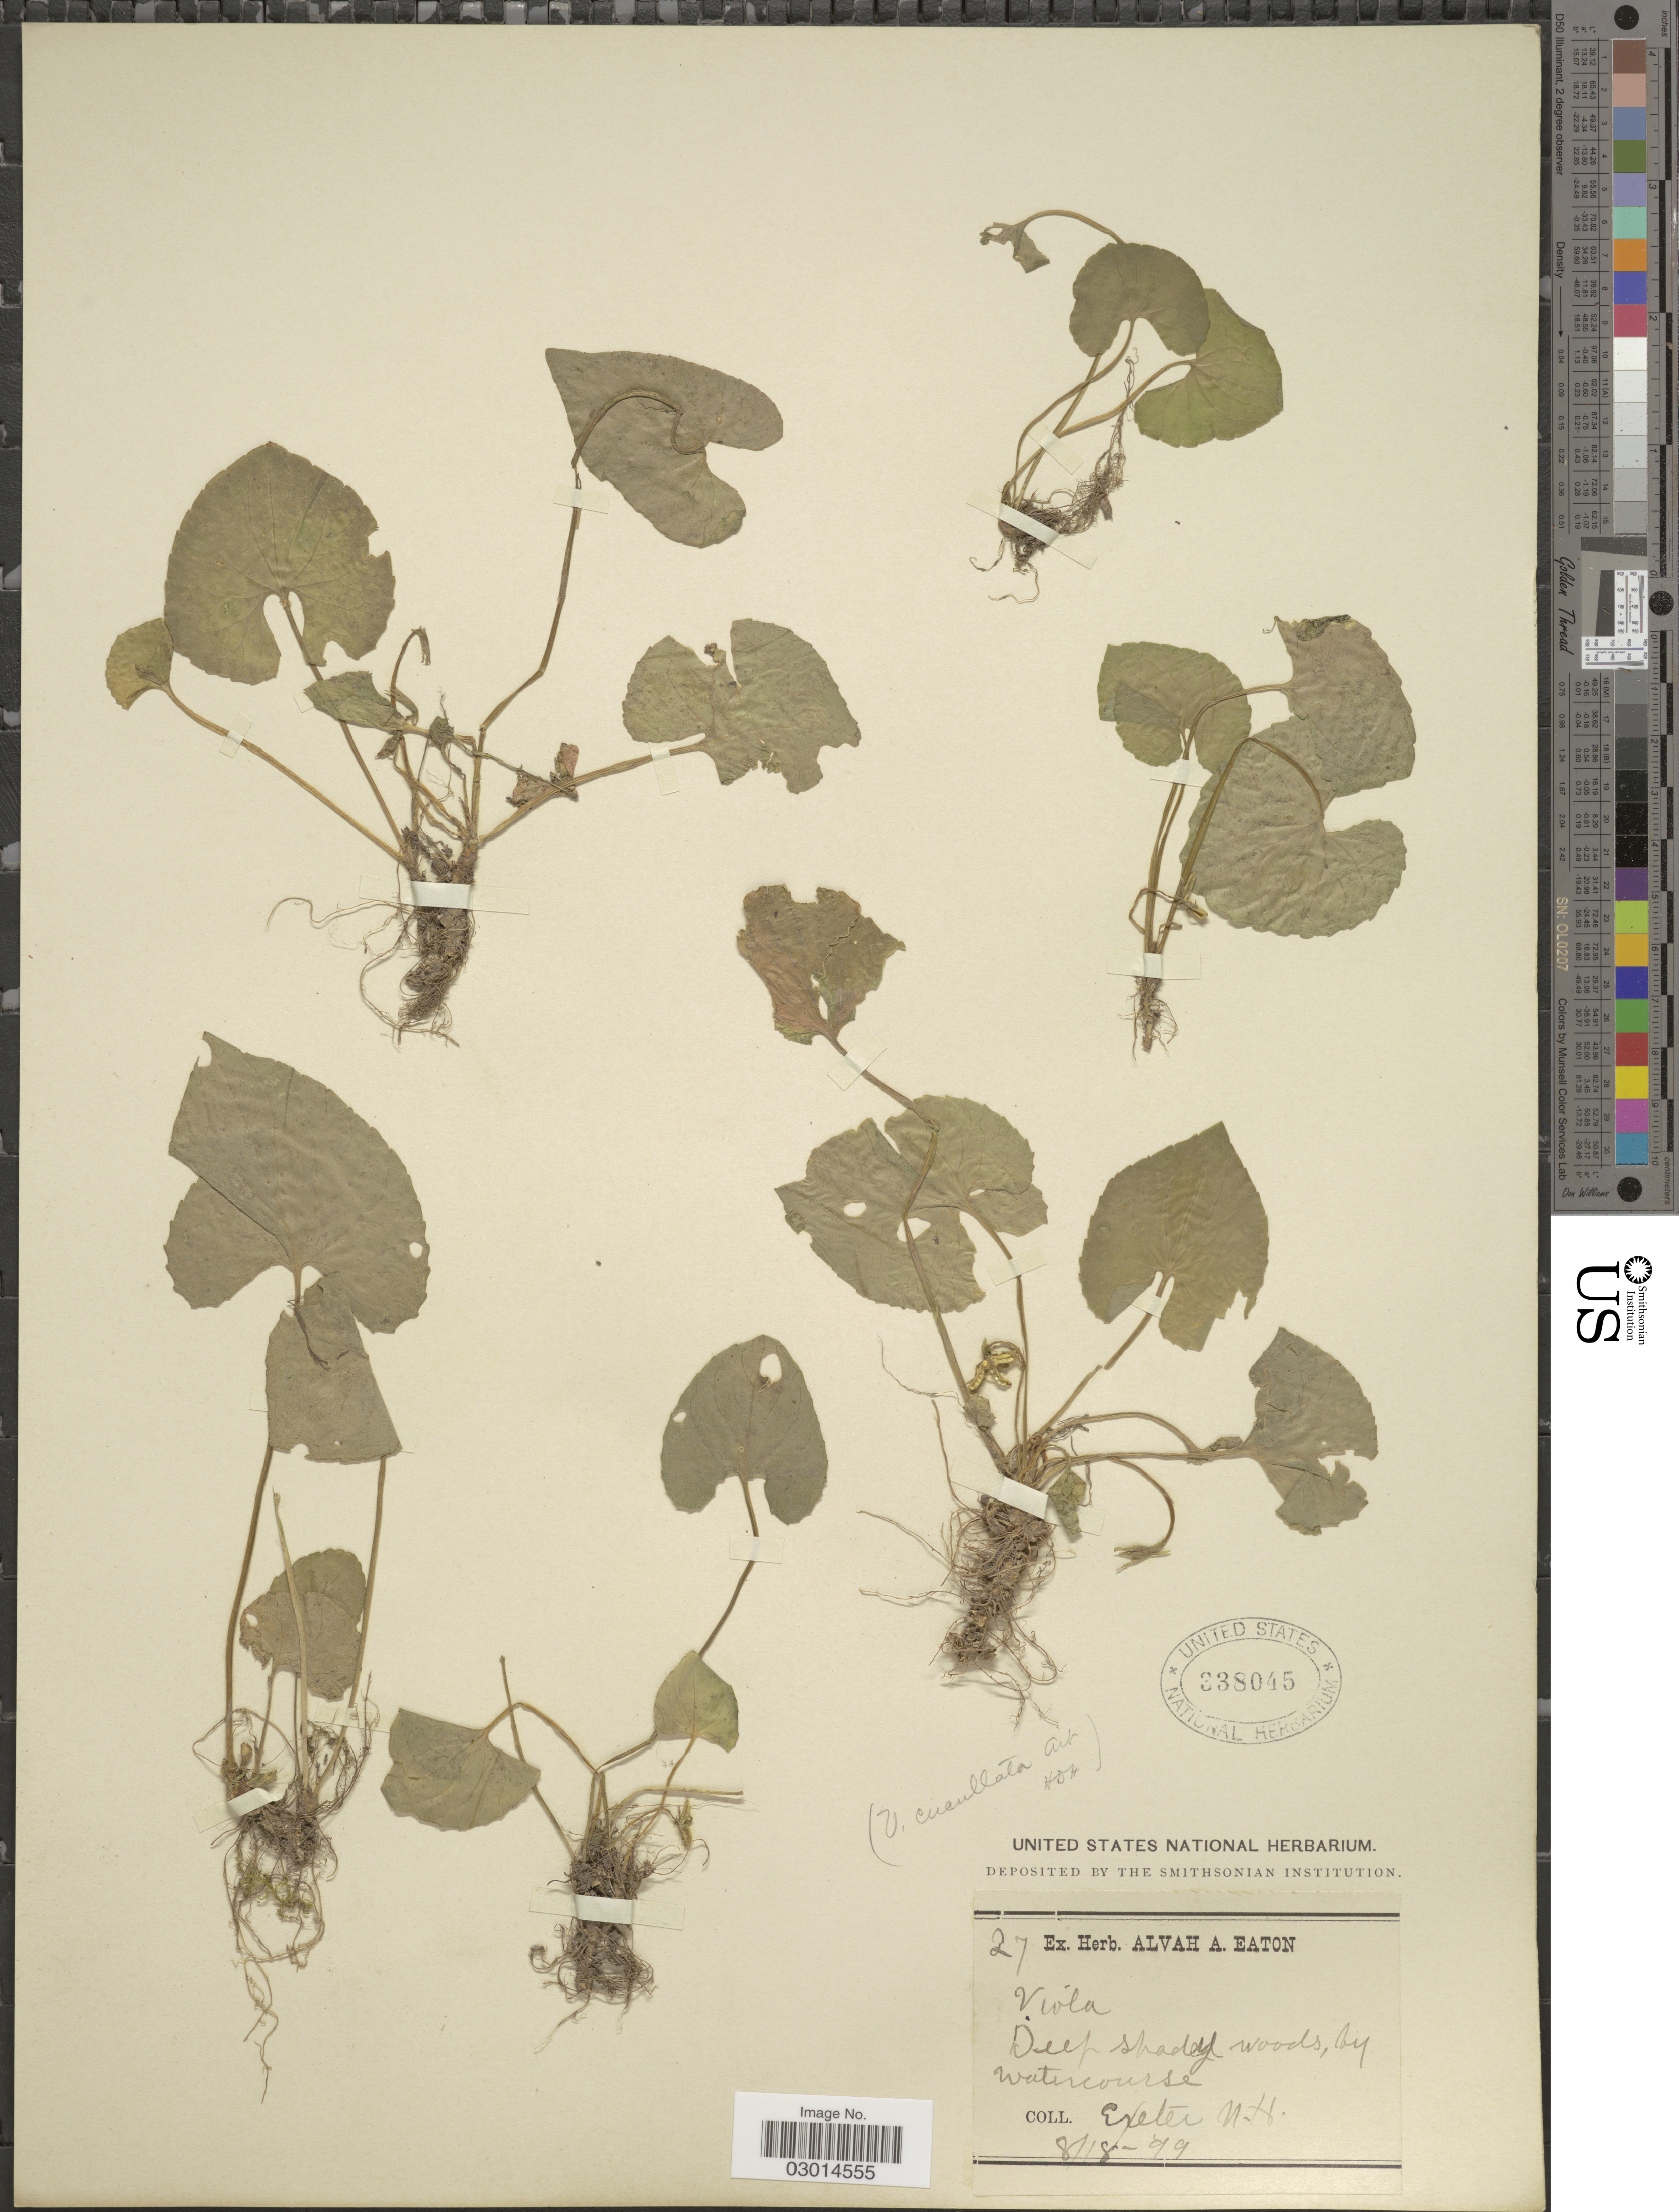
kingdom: Plantae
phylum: Tracheophyta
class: Magnoliopsida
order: Malpighiales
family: Violaceae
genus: Viola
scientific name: Viola cucullata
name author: Aiton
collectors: ex herb. Alvah A. Eaton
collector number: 27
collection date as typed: Transcribed d/m/y: 18/8/99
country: United States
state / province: New Hampshire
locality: Deep shaded woods, by watercourse. Exeter N.H.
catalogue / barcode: US 338045